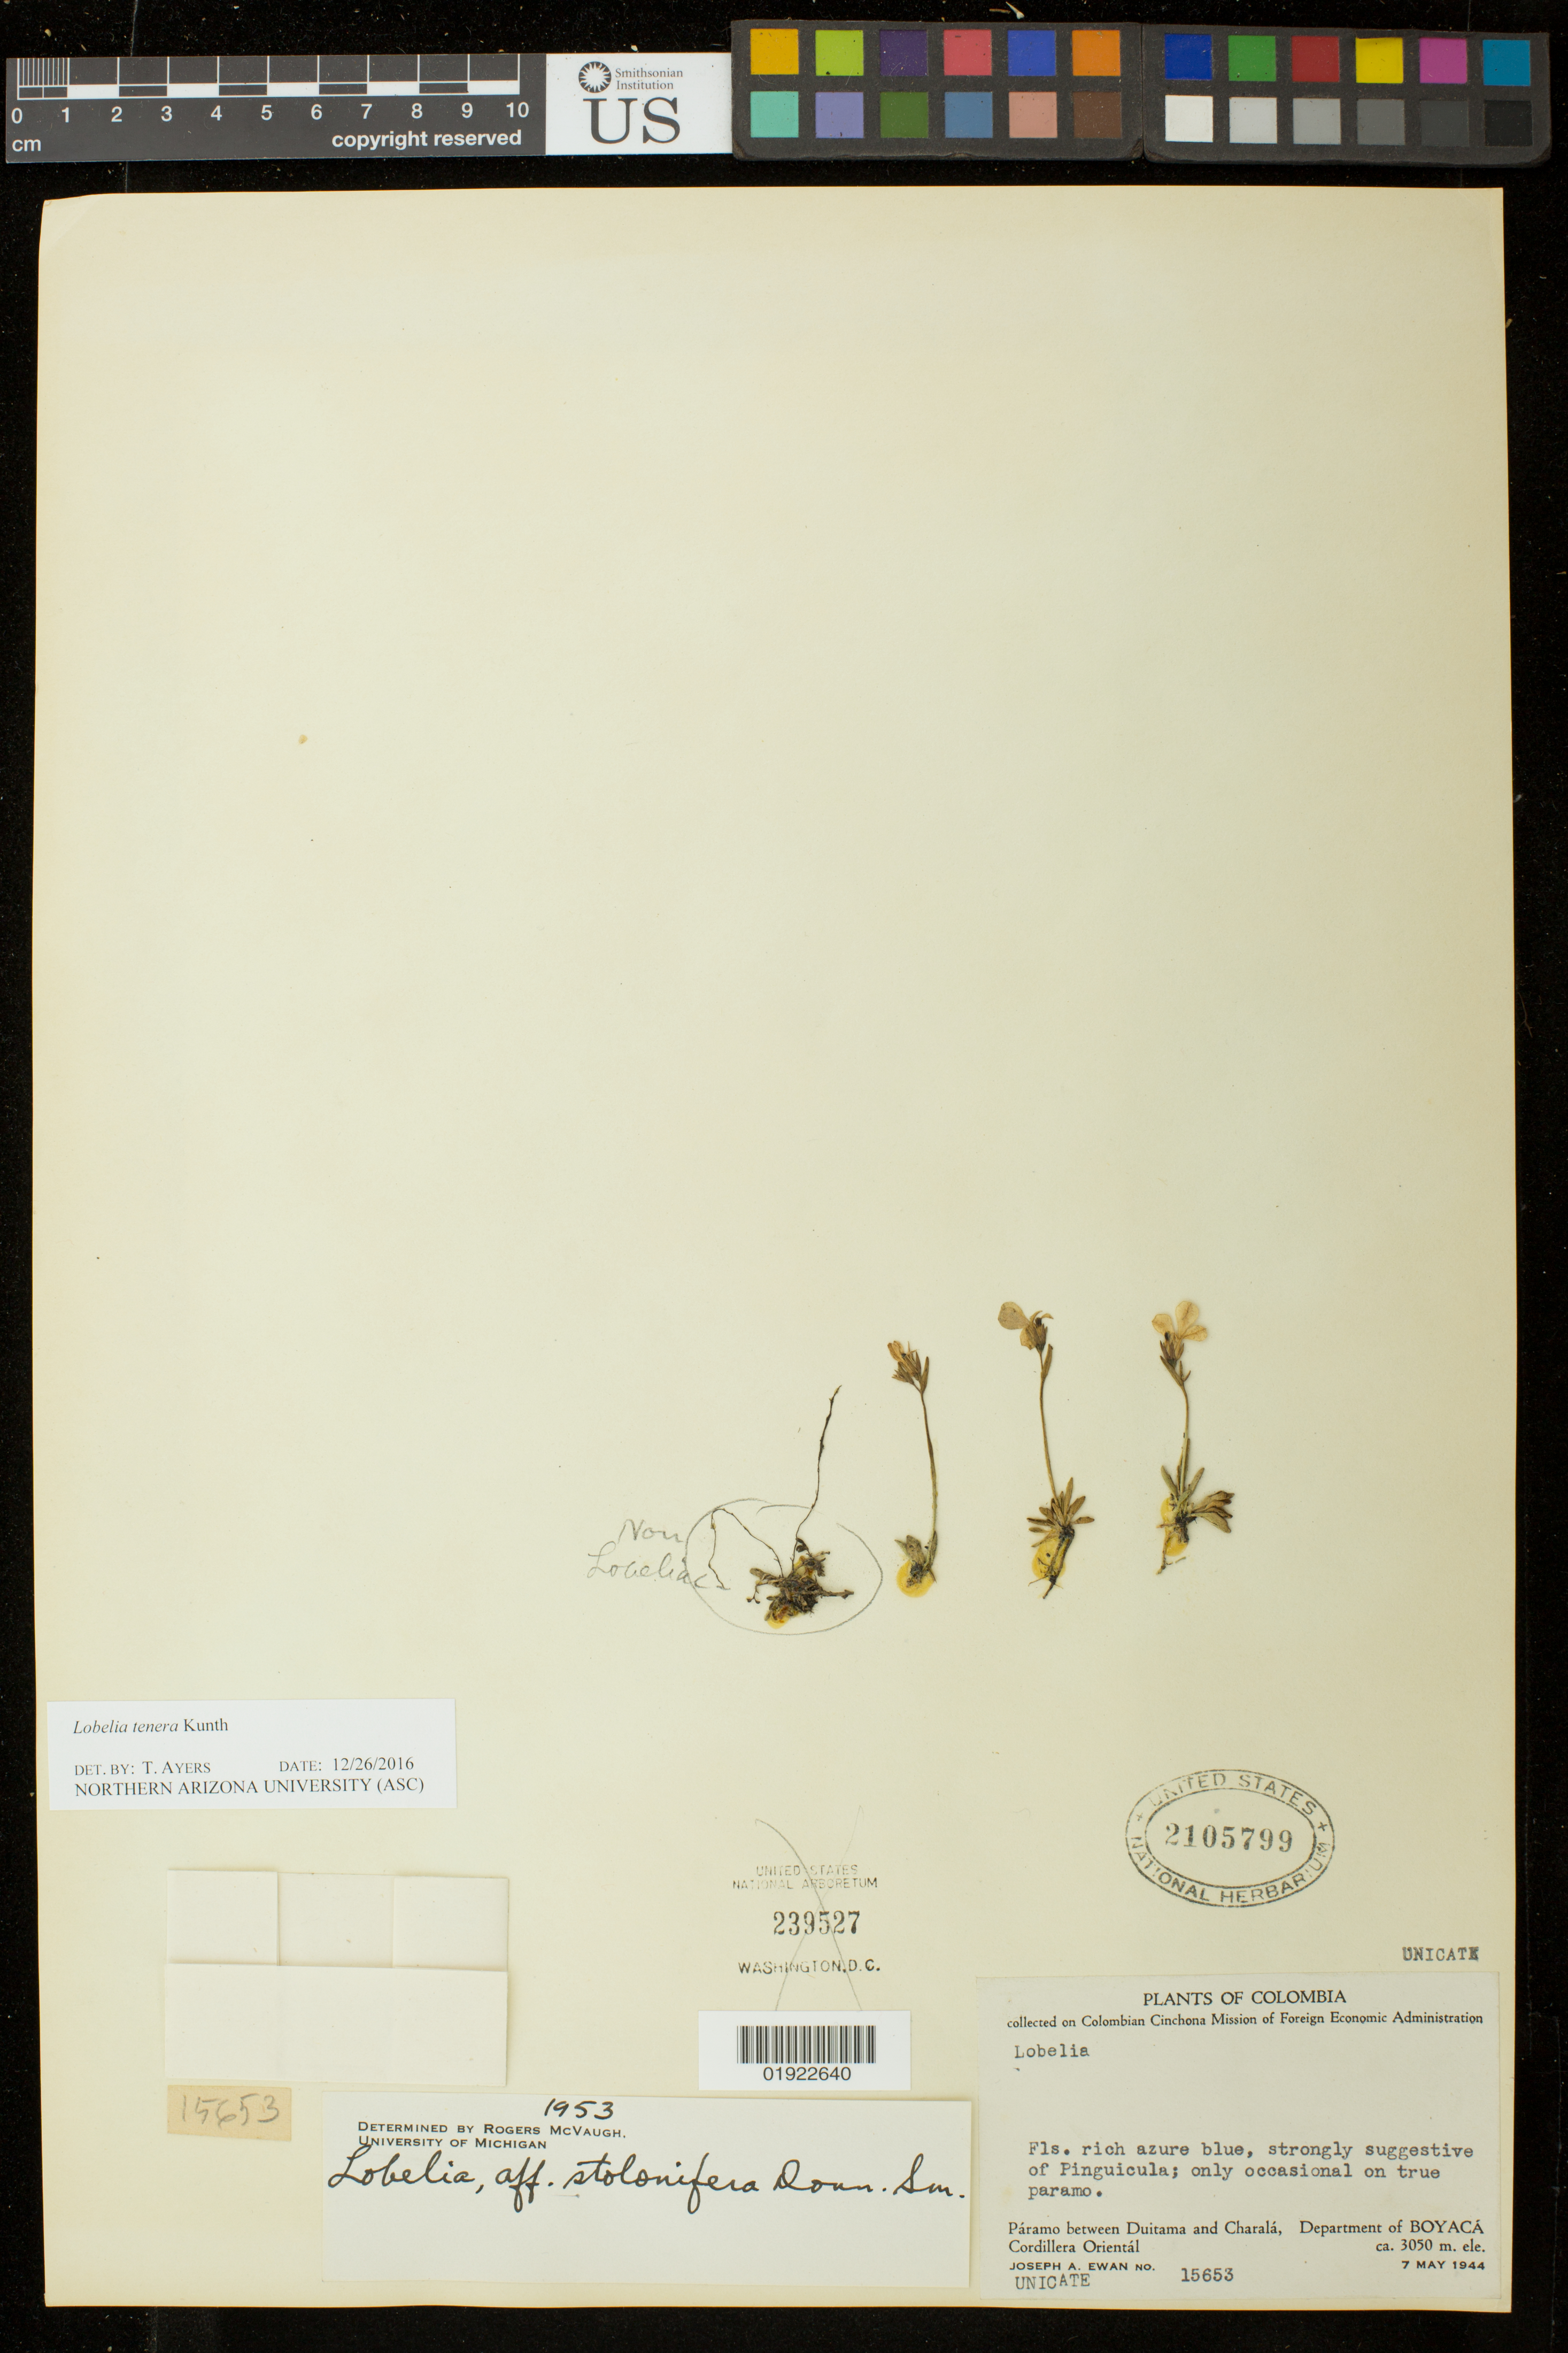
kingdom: Plantae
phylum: Tracheophyta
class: Magnoliopsida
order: Asterales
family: Campanulaceae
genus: Lobelia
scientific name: Lobelia tenera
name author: Kunth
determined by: Ayers, Tina J.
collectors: J. A. Ewan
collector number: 15653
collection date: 1944-05-07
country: Colombia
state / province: Boyacá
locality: Paramo between Duitama and Charala. Cordillera Oriental.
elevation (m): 3050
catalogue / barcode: US 2105799